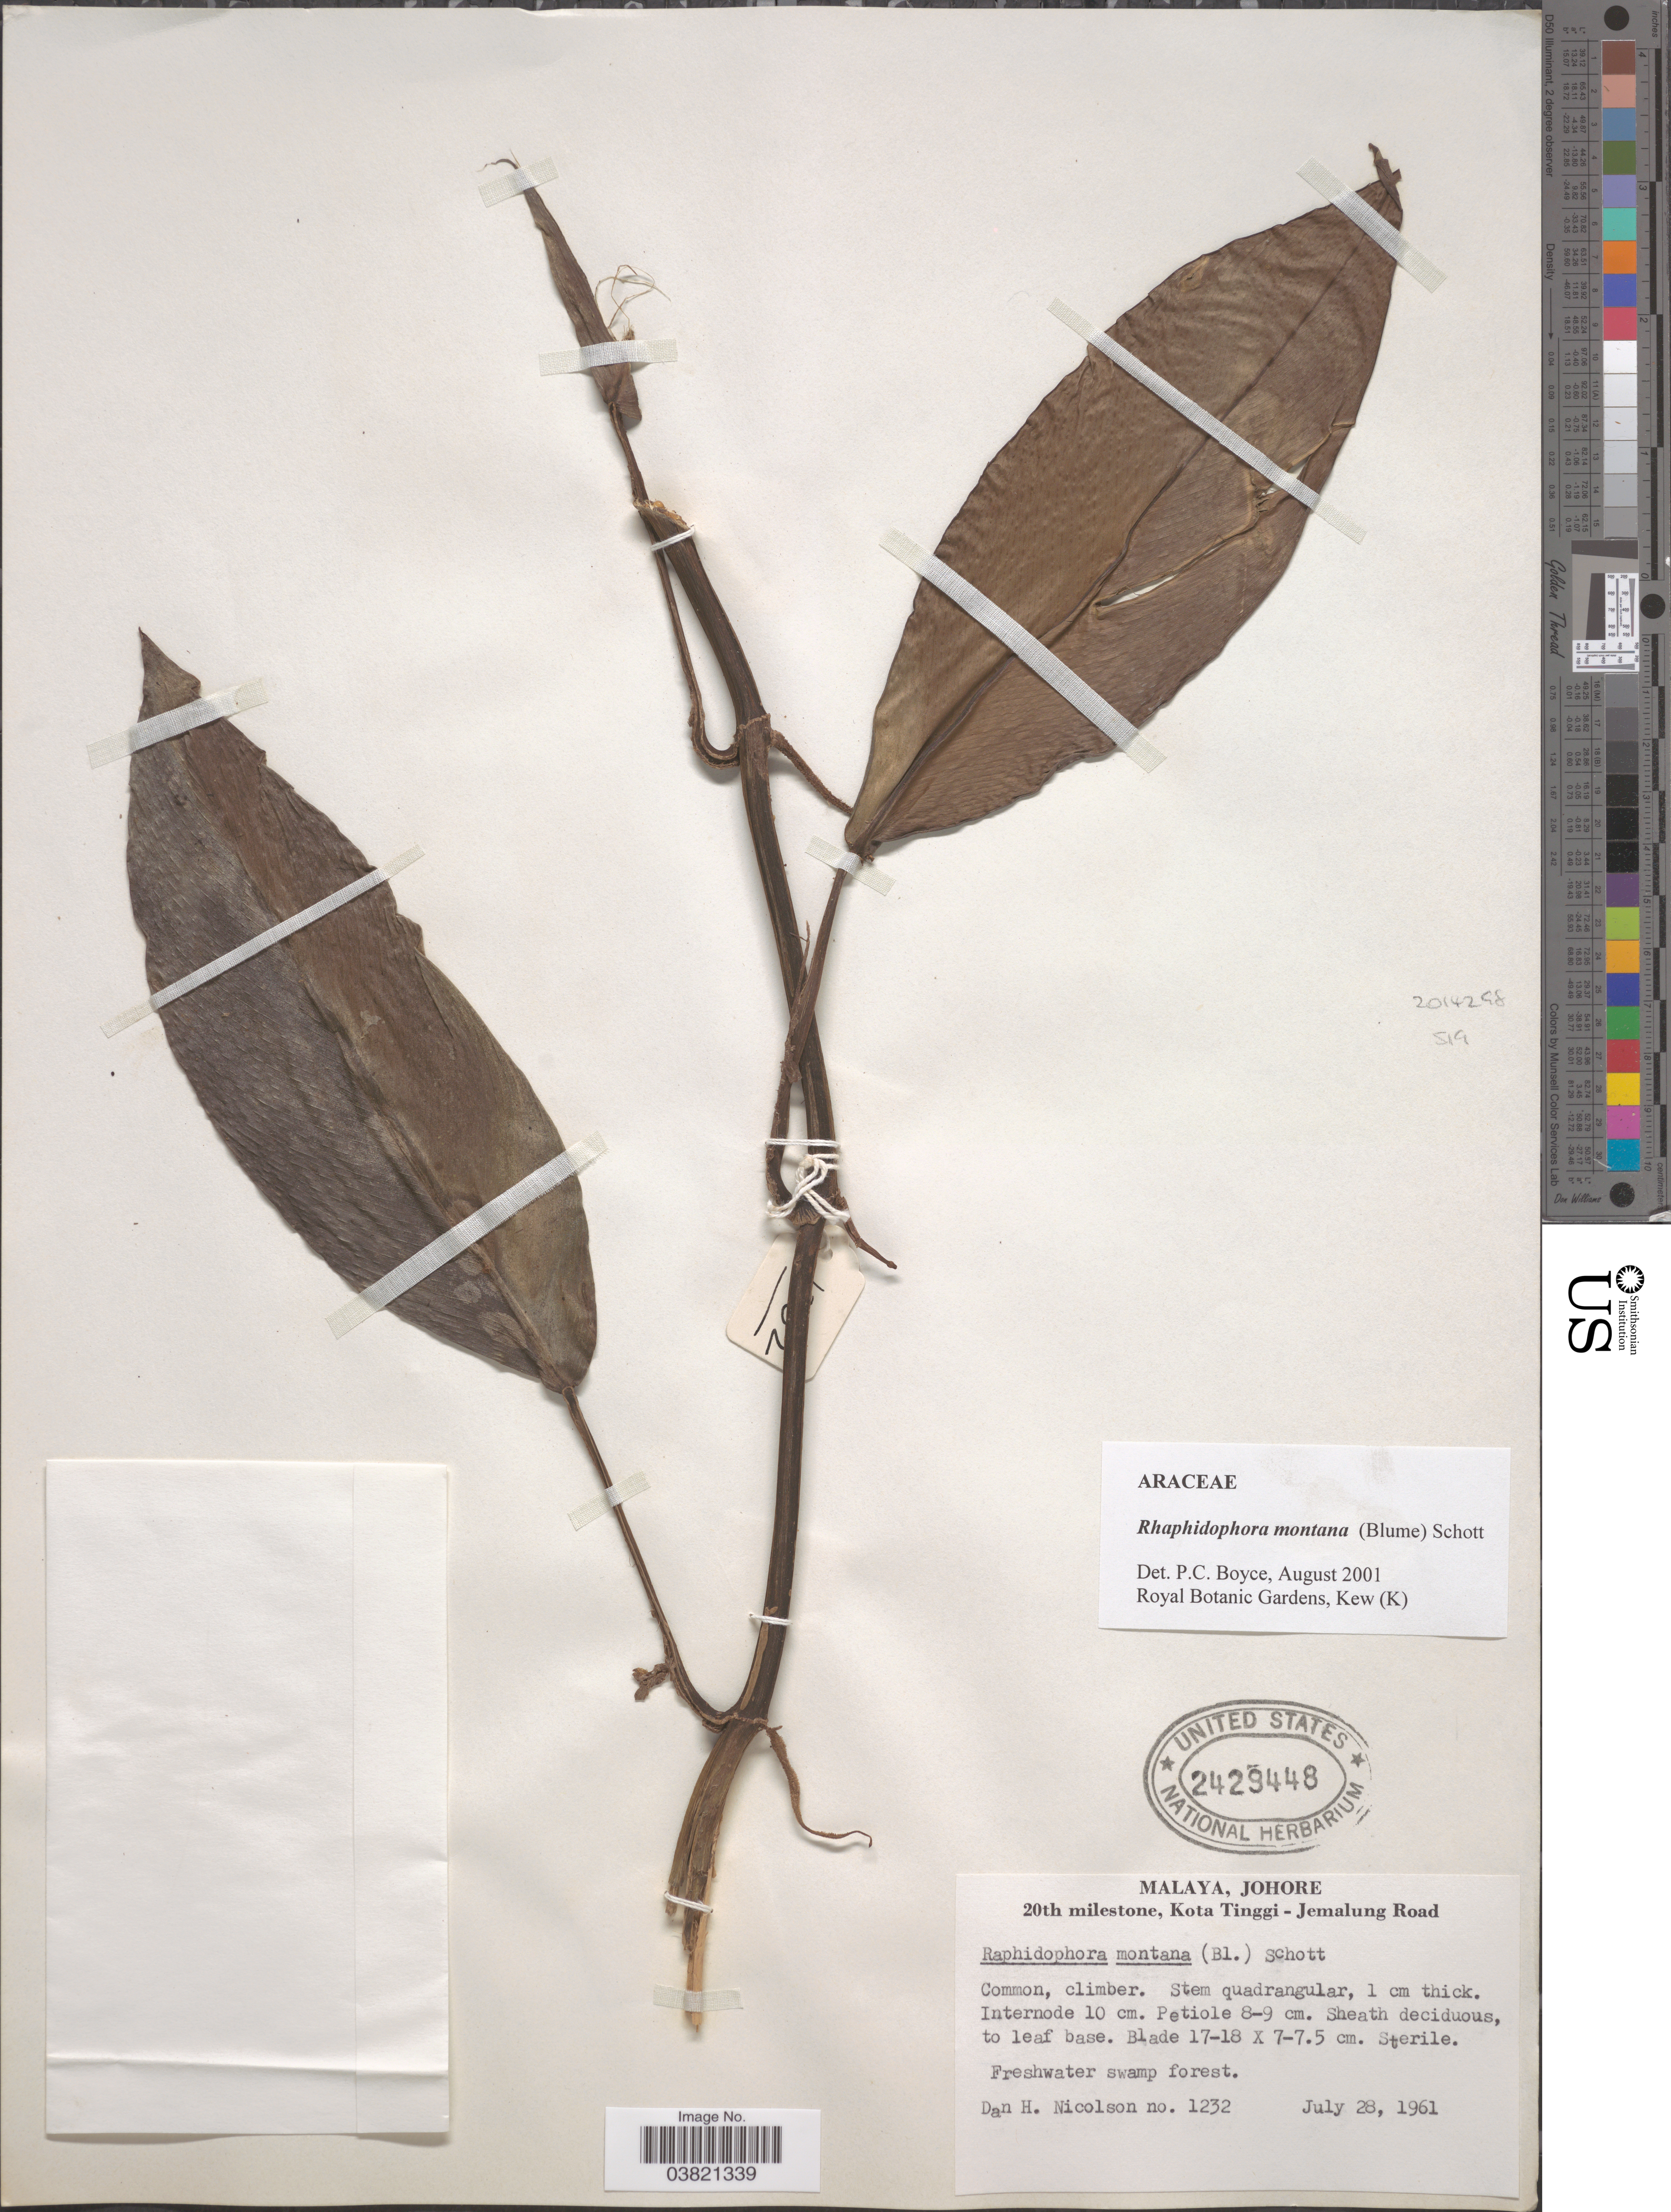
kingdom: Plantae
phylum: Tracheophyta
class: Liliopsida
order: Alismatales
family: Araceae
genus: Rhaphidophora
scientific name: Rhaphidophora montana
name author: (Blume) Schott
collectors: D. H. Nicolson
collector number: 1232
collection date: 1961-07-28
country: Malaysia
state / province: Johor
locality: Malaya, Johore. 20th milestone, Kota Tinggi - Jemalung Road.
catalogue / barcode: US 2429448